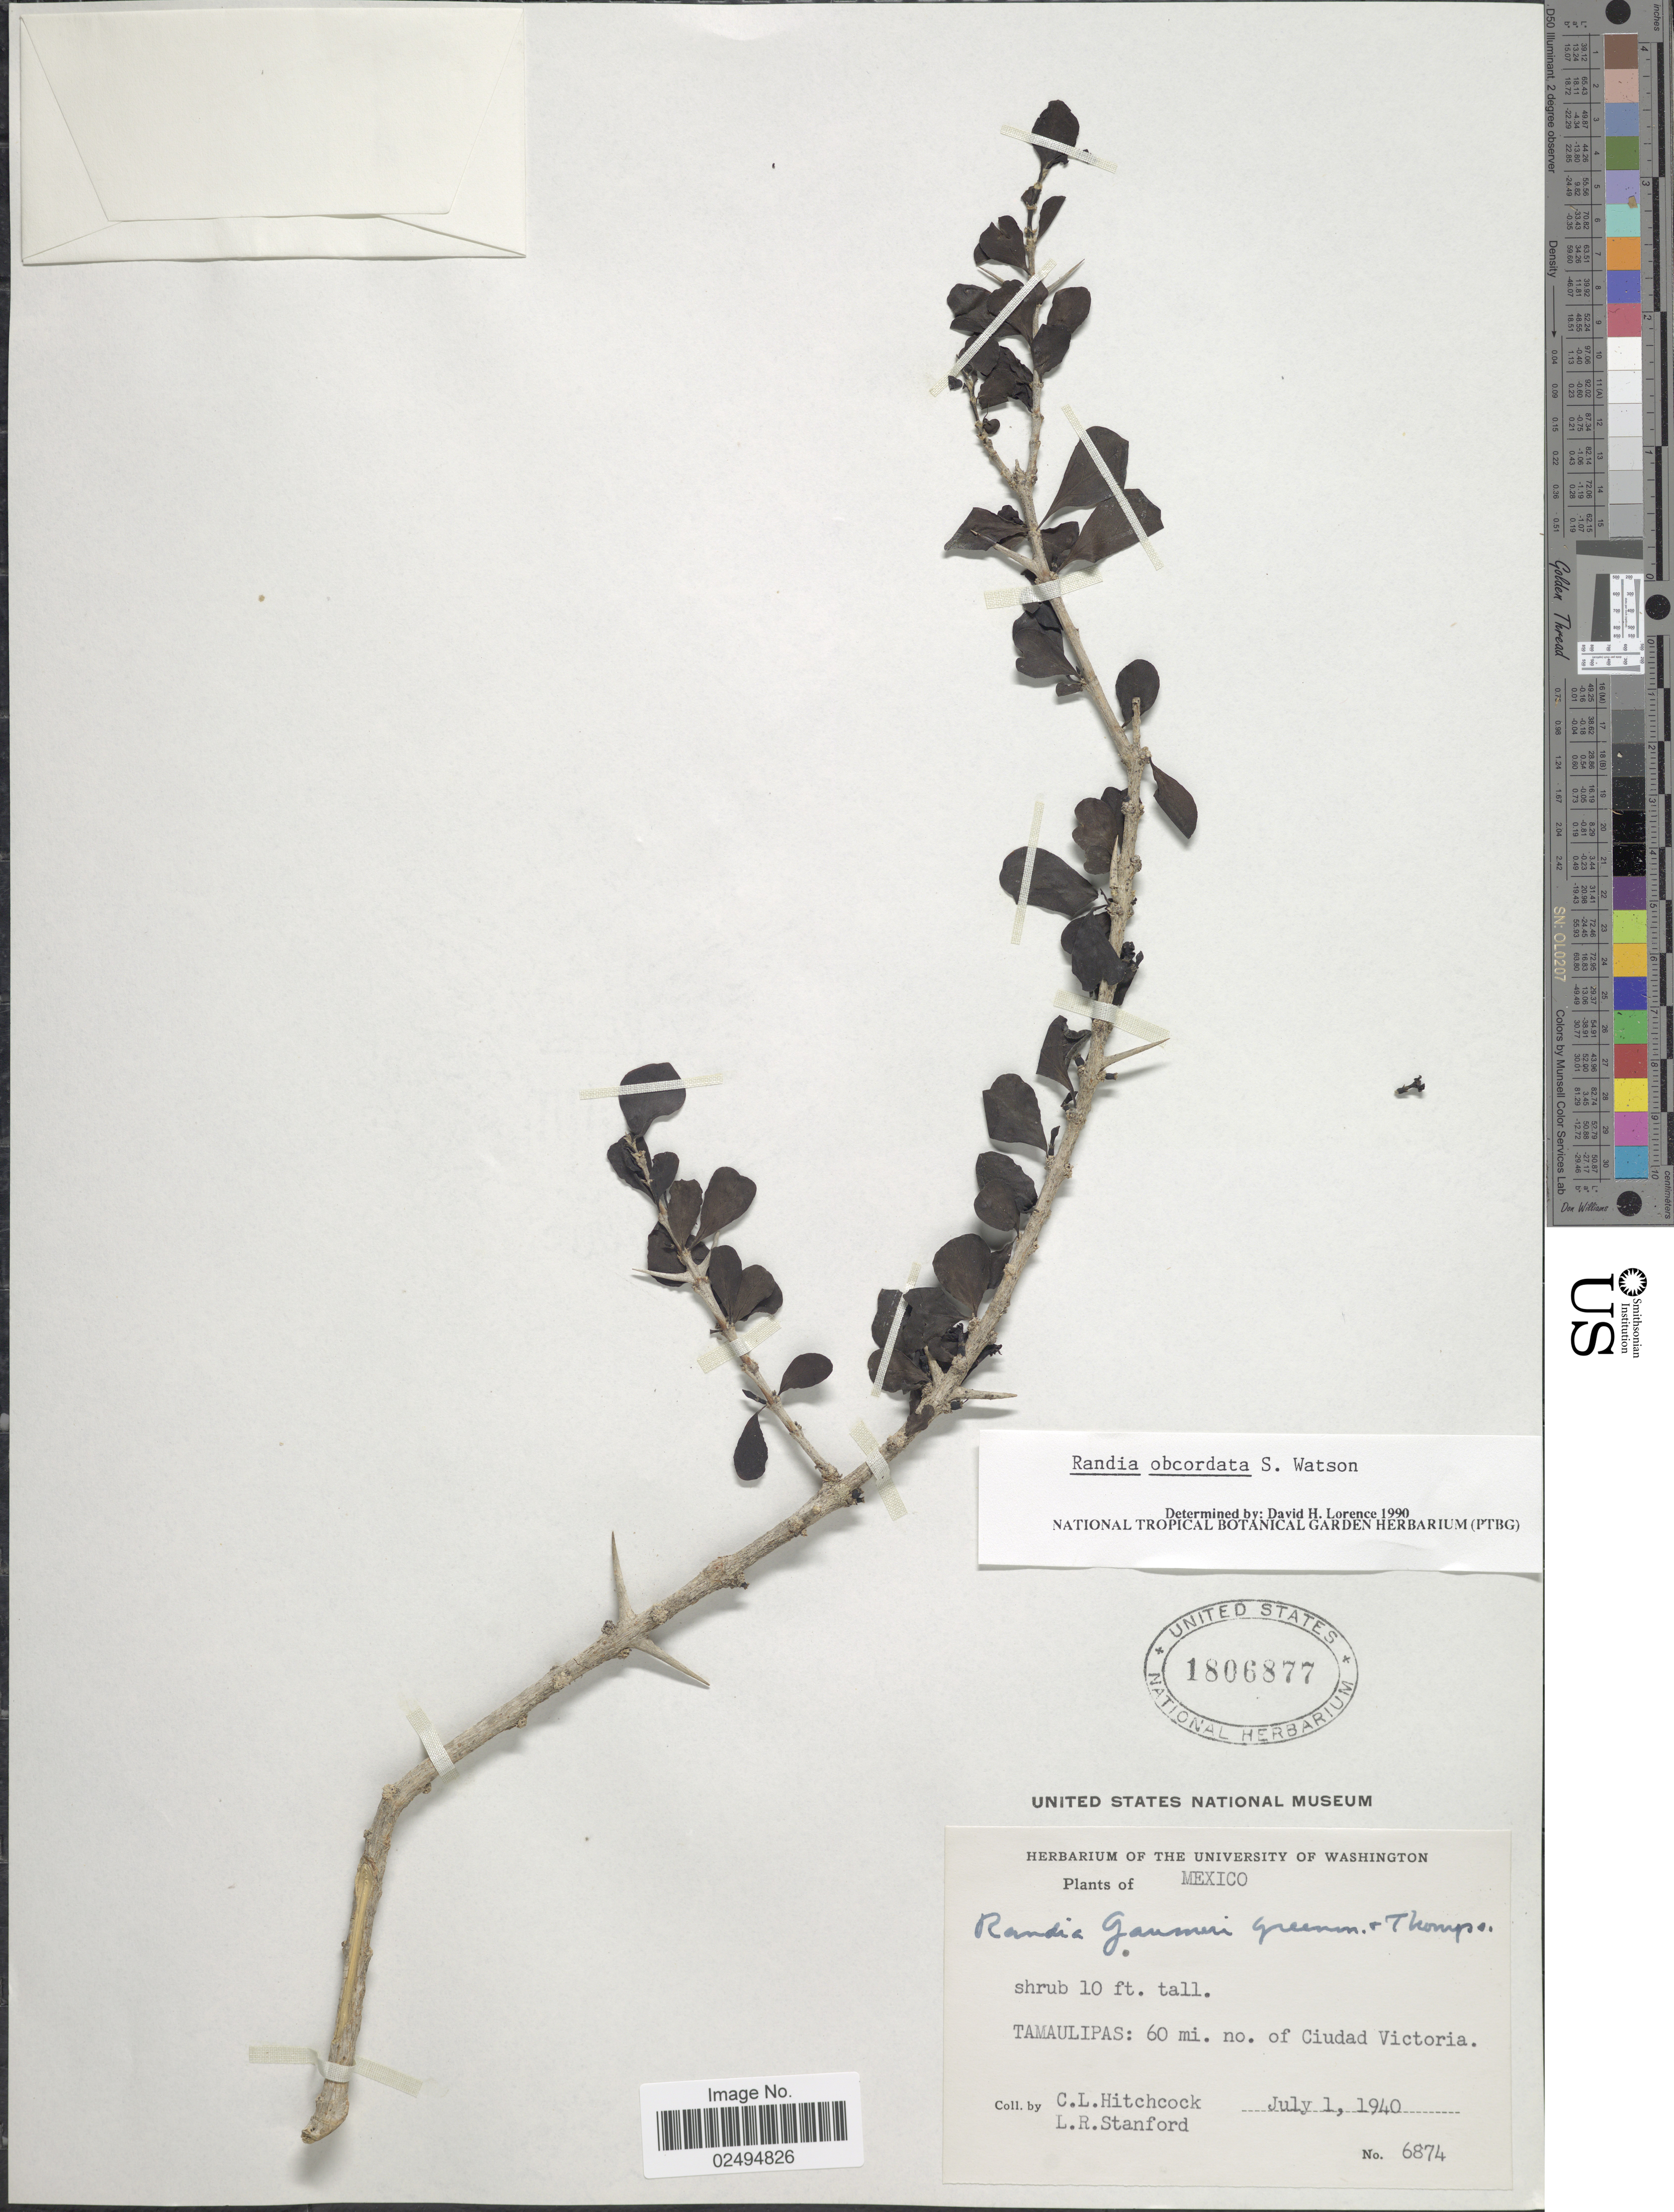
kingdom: Plantae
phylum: Tracheophyta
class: Magnoliopsida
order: Gentianales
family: Rubiaceae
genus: Randia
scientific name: Randia obcordata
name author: S. Watson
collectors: C. L. Hitchcock & L. R. Stanford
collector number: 6874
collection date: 1940-07-01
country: Mexico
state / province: Tamaulipas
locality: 60 mi. no. of Ciudad Victoria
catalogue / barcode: US 1806877